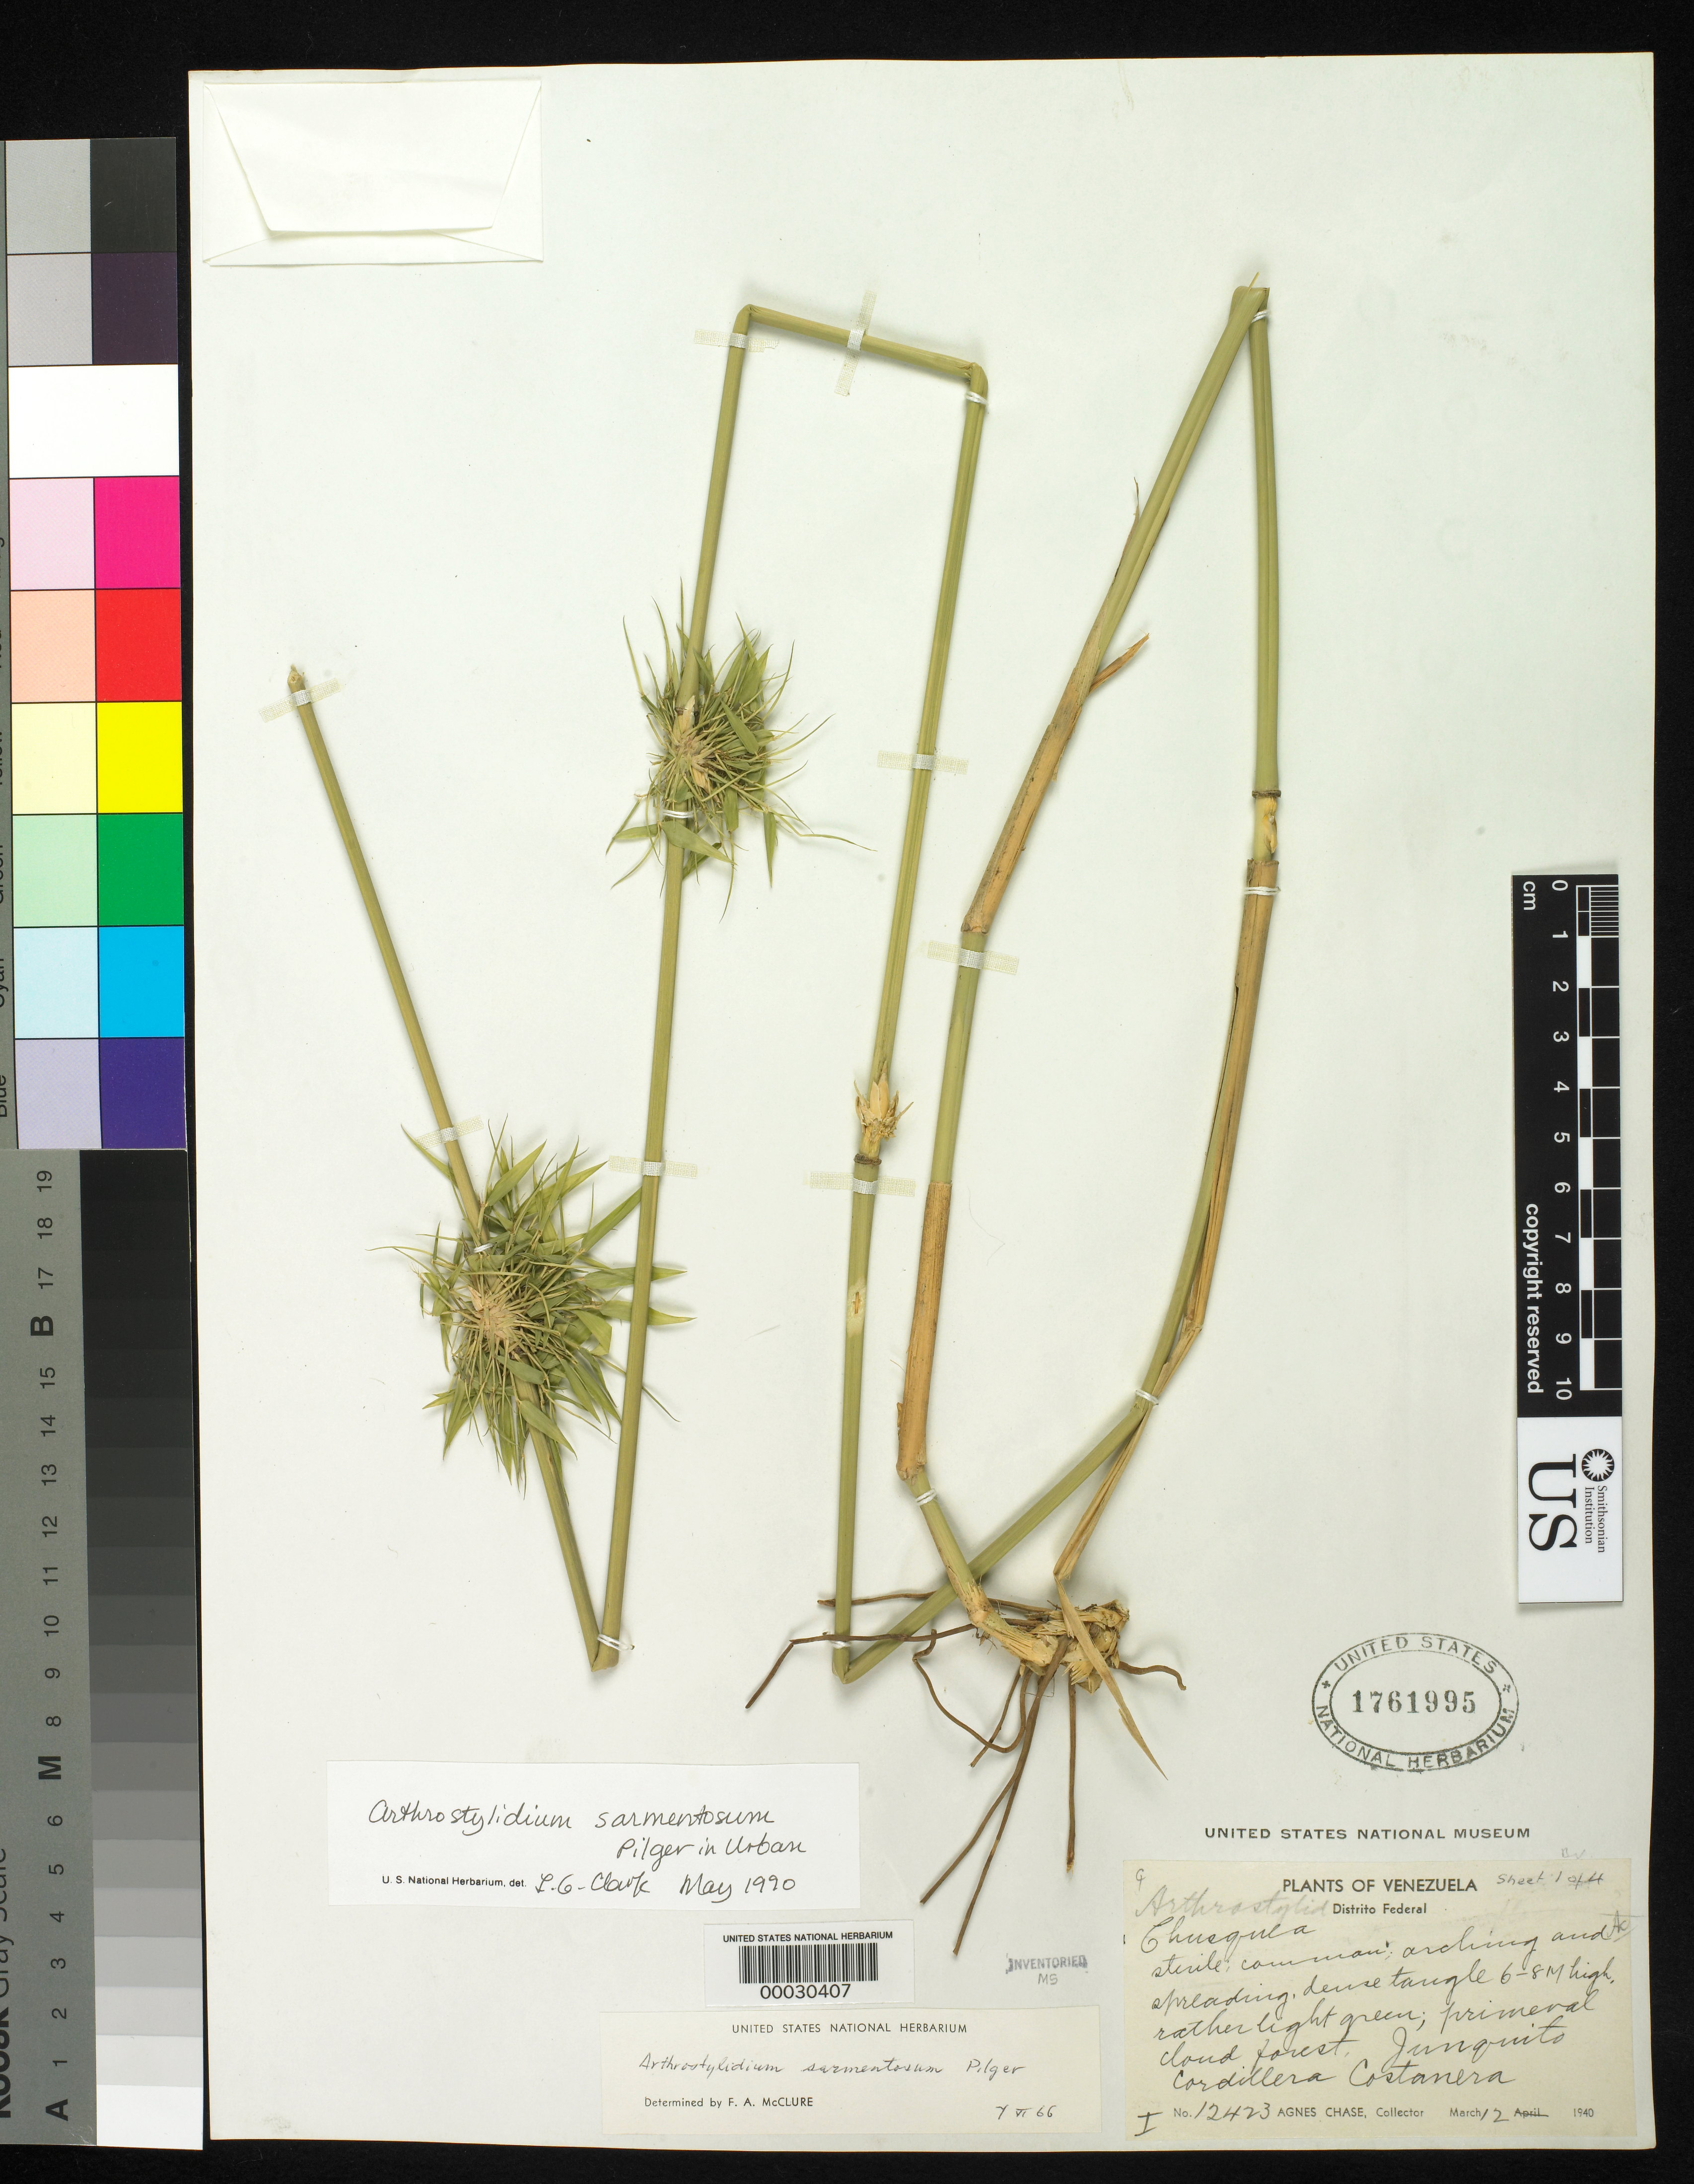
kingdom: Plantae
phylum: Tracheophyta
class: Liliopsida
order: Poales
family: Poaceae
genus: Arthrostylidium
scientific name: Arthrostylidium sarmentosum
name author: Pilg. in Urb.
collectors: A. Chase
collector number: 12423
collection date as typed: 12 Mar 1940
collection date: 1940-03-12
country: Venezuela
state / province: Distrito Federal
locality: Junquito cordillera costanera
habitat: Primeval cloud forest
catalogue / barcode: US 1761995